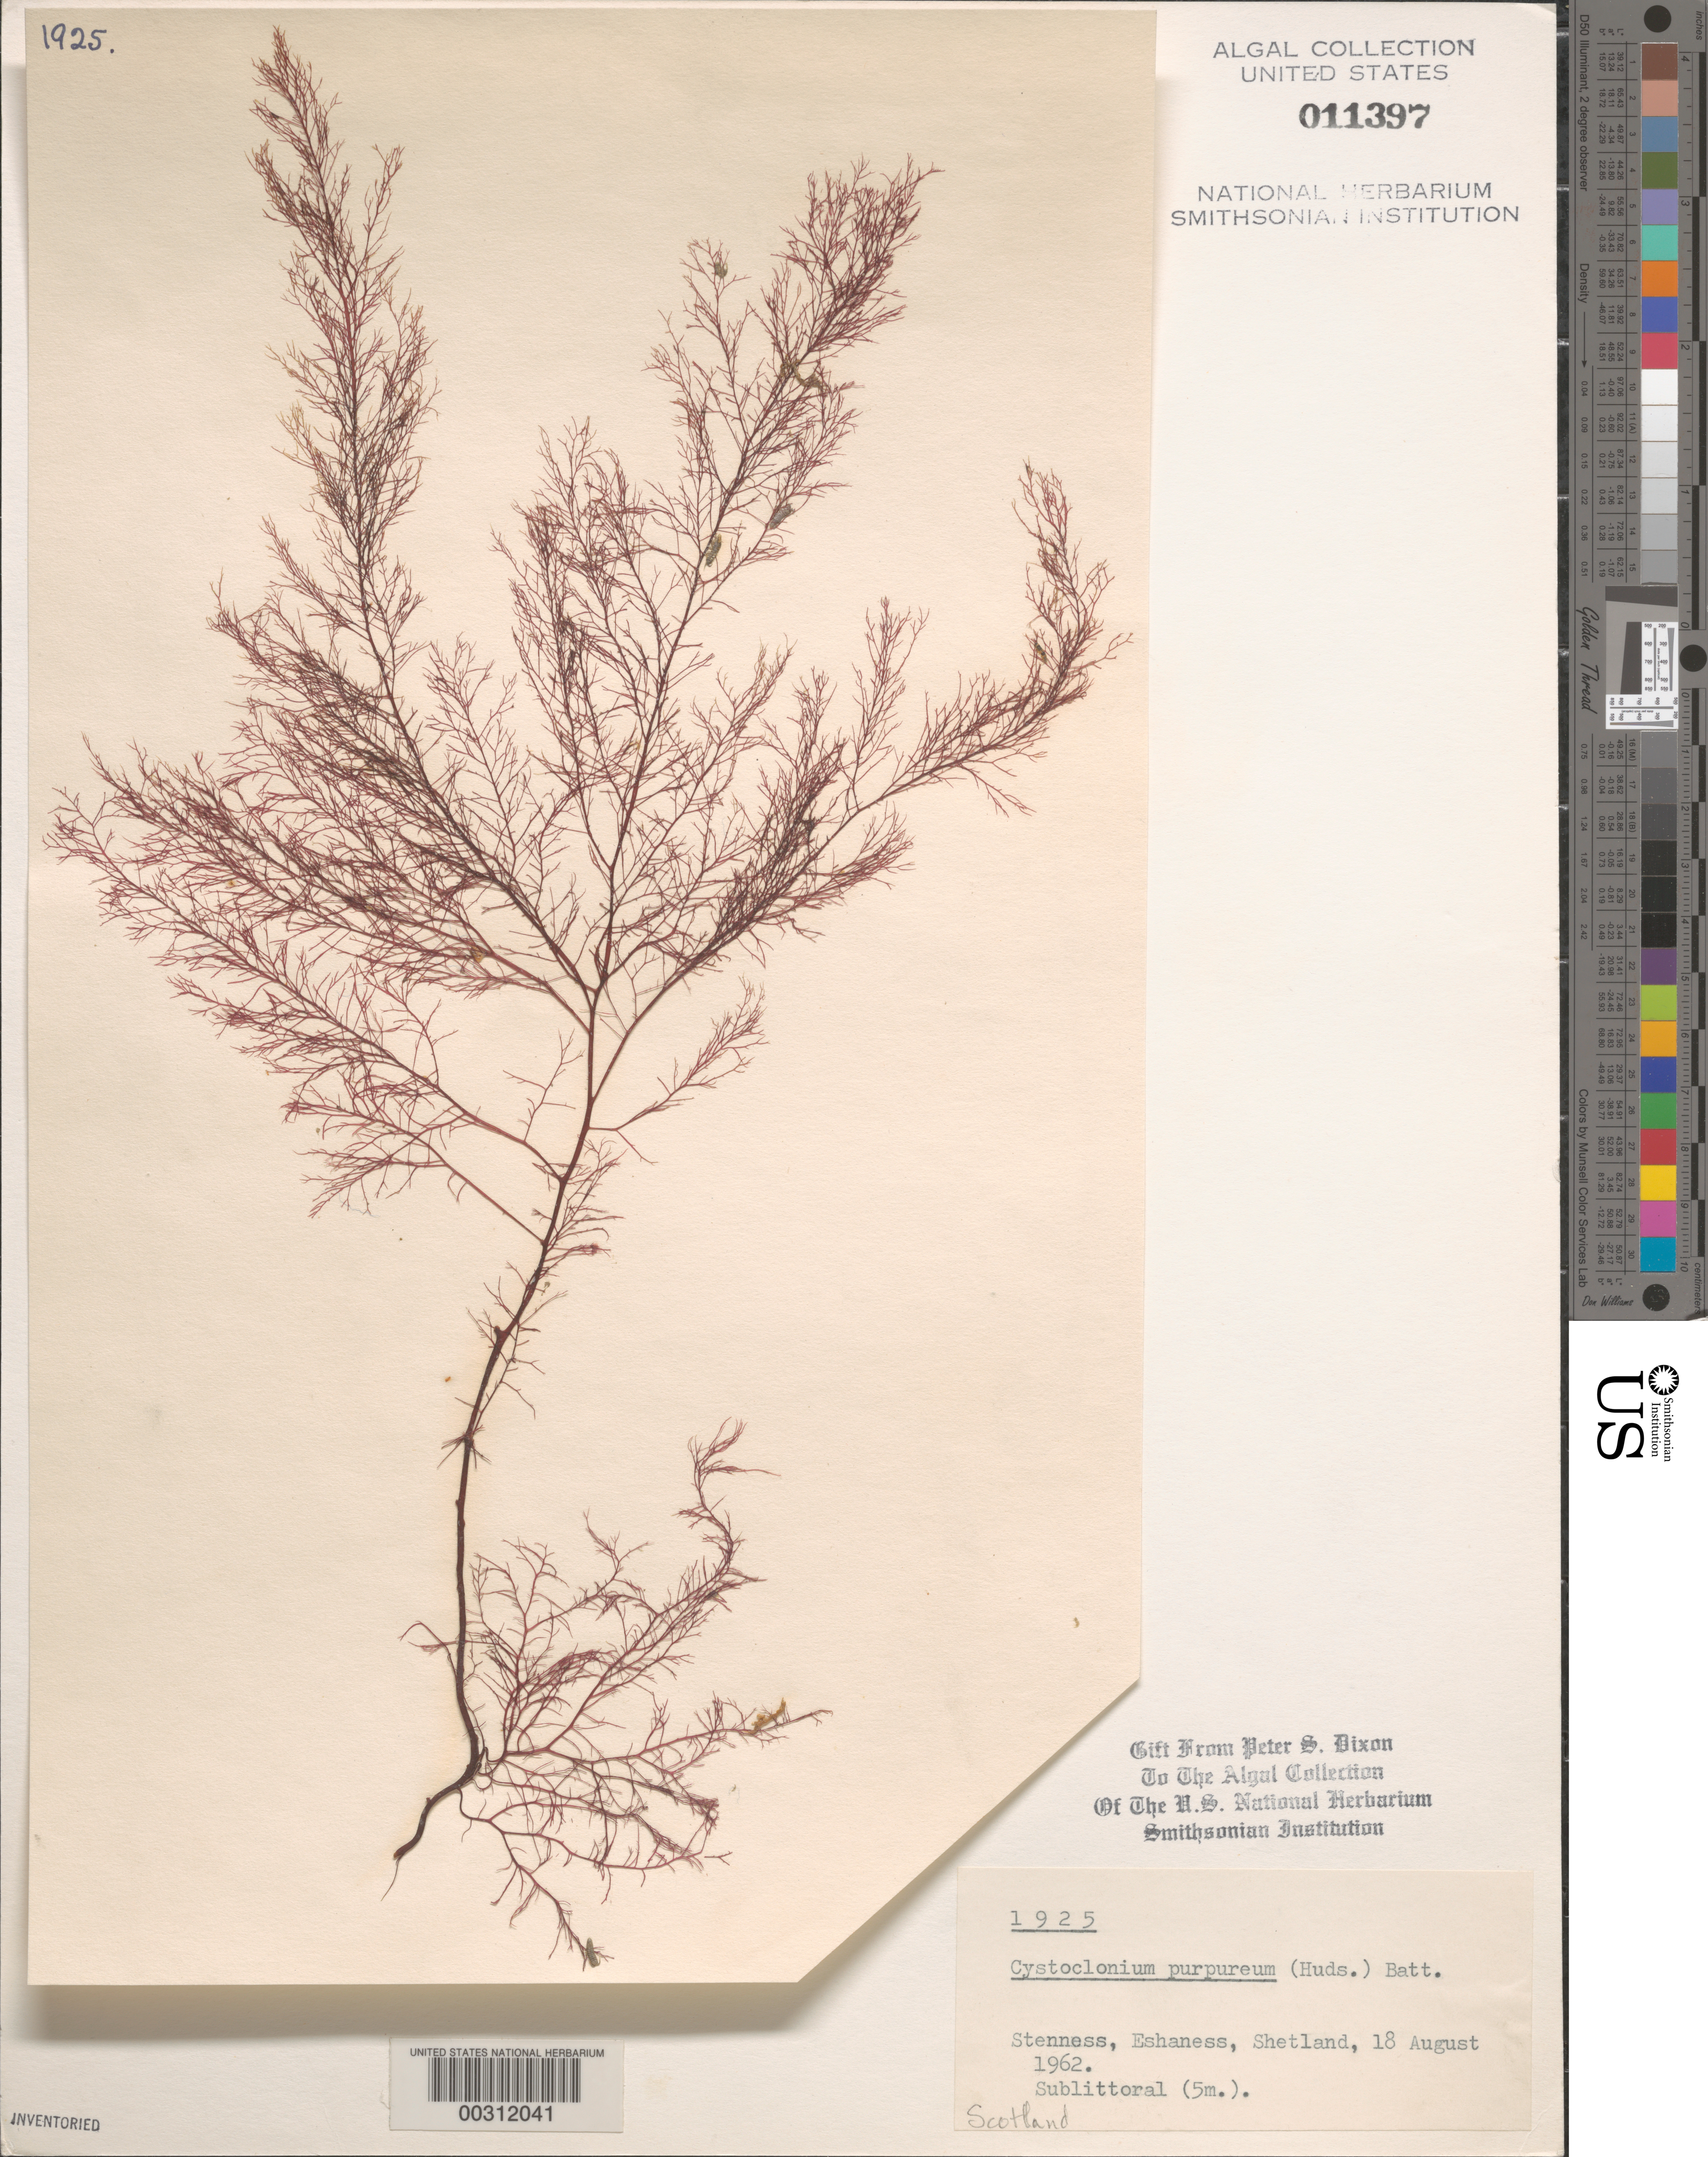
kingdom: Plantae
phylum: Rhodophyta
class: Florideophyceae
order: Gigartinales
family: Cystocloniaceae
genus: Cystoclonium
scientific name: Cystoclonium purpureum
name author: (Huds.) Batters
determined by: Dixon, P. S.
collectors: P. S. Dixon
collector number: PSD 1925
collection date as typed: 18 Aug 1962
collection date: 1962-08-18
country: United Kingdom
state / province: Scotland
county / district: Shetland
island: Mainland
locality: Stenness, Eshaness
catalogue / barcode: US 11397